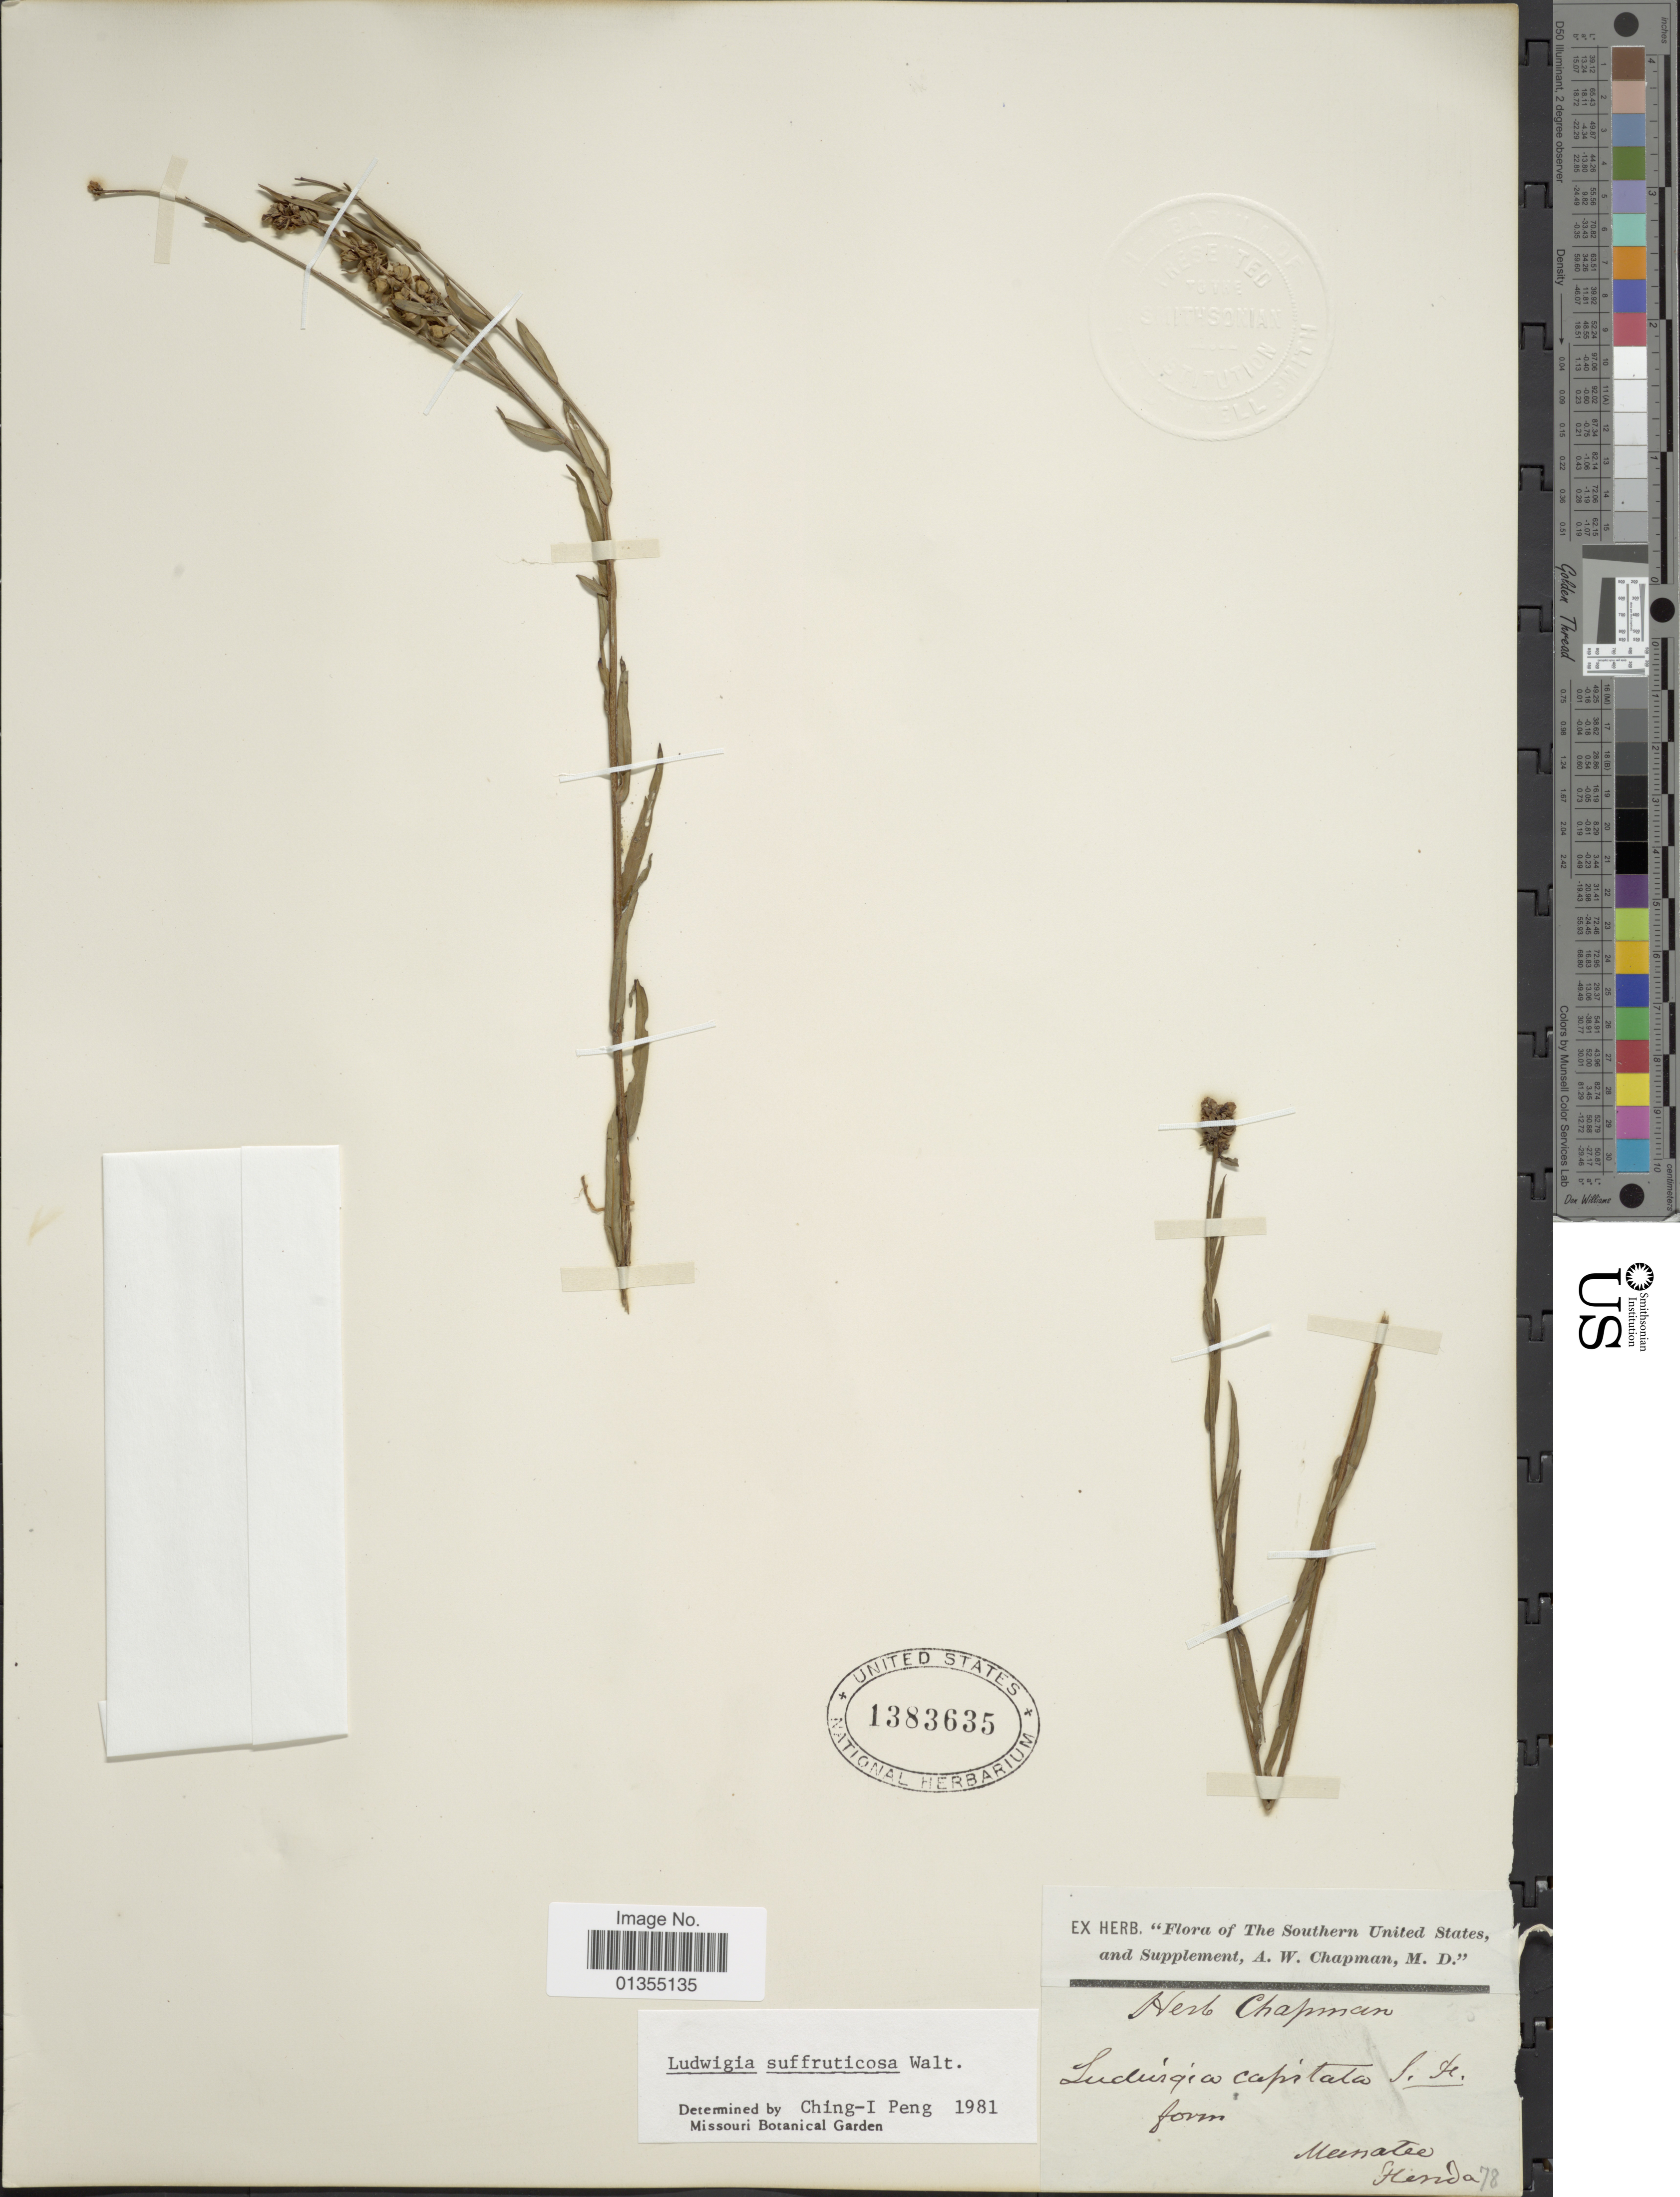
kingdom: Plantae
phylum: Tracheophyta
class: Magnoliopsida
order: Myrtales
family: Onagraceae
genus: Ludwigia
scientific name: Ludwigia suffruticosa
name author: Walter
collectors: A. W. Chapman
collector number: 78?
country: United States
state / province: Florida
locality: Manatee.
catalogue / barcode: US 1383635